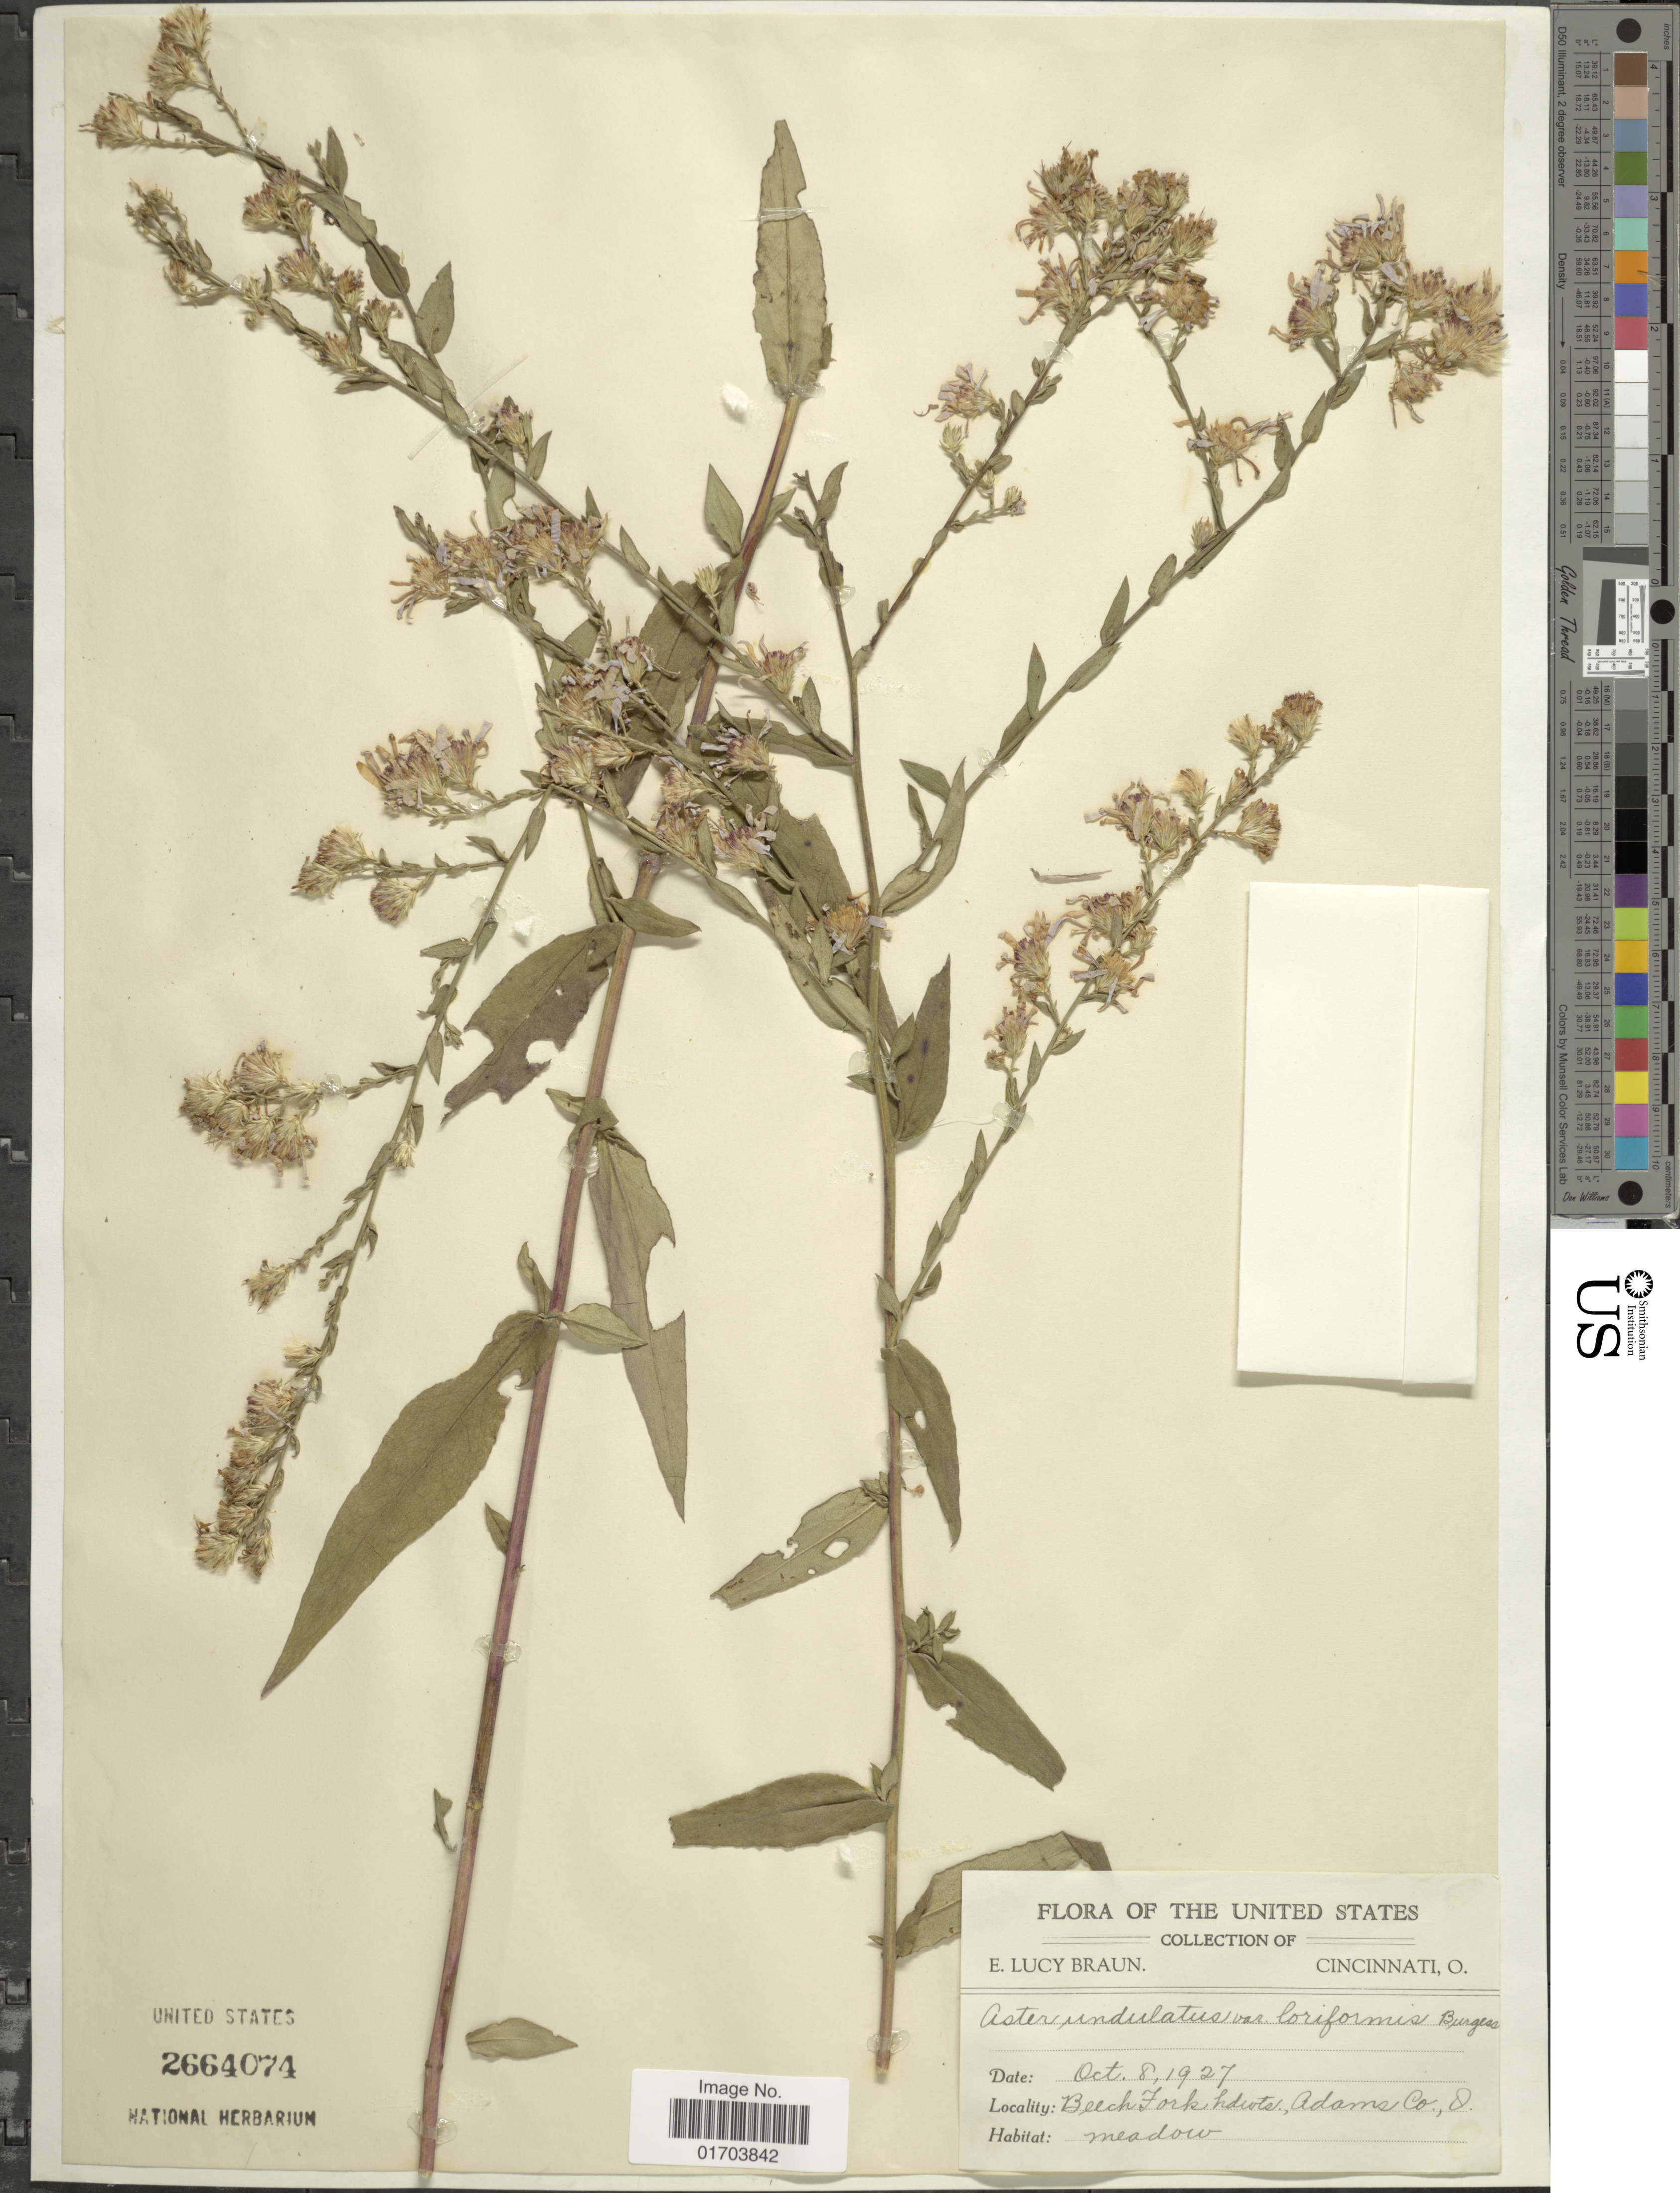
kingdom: Plantae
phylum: Tracheophyta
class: Magnoliopsida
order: Asterales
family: Asteraceae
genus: Symphyotrichum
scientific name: Symphyotrichum undulatum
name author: (L.) G.L. Nesom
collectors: E. L. Braun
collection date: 1927-10-08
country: United States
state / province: Ohio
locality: Beech Fork hdwt, Adams Co.,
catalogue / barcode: US 2664074